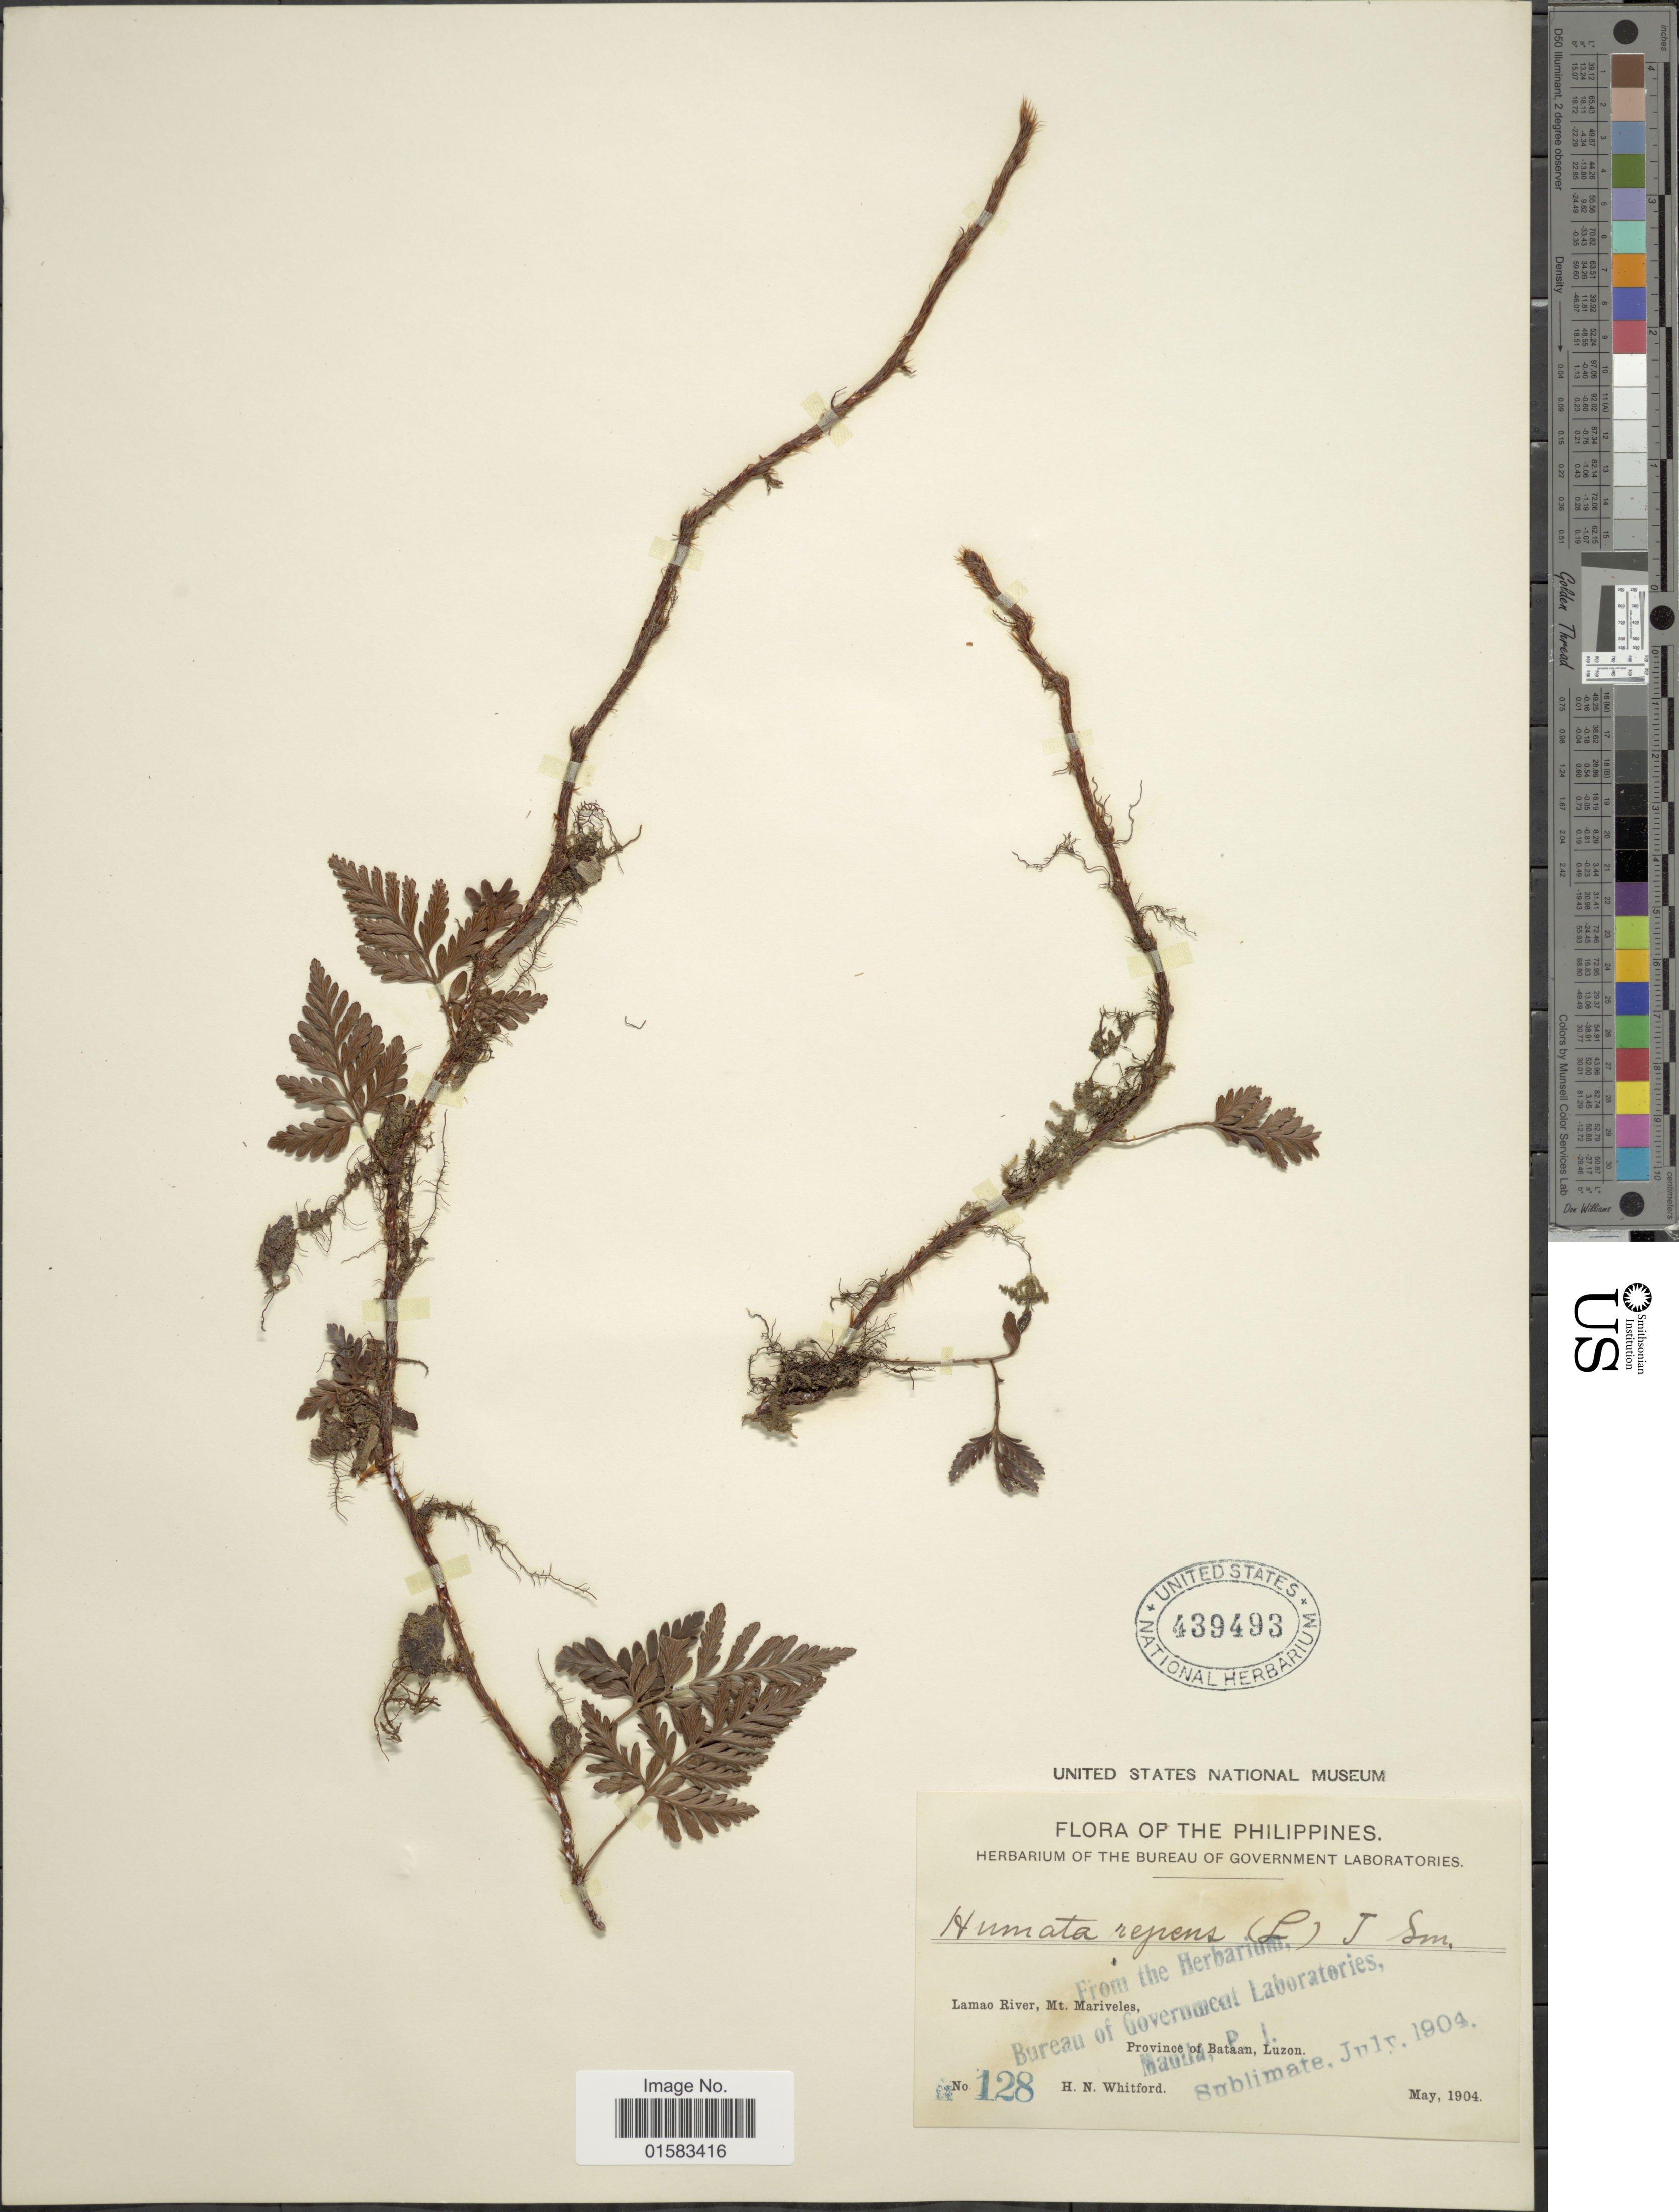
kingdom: Plantae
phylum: Tracheophyta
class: Polypodiopsida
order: Polypodiales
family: Davalliaceae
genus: Davallia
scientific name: Davallia repens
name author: (L. f.) Kuhn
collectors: H. N. Whitford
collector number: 128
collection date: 1904-05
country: Philippines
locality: Lamao River, Mt. Mariveles, Province of Bataan, Luzon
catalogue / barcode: US 439493